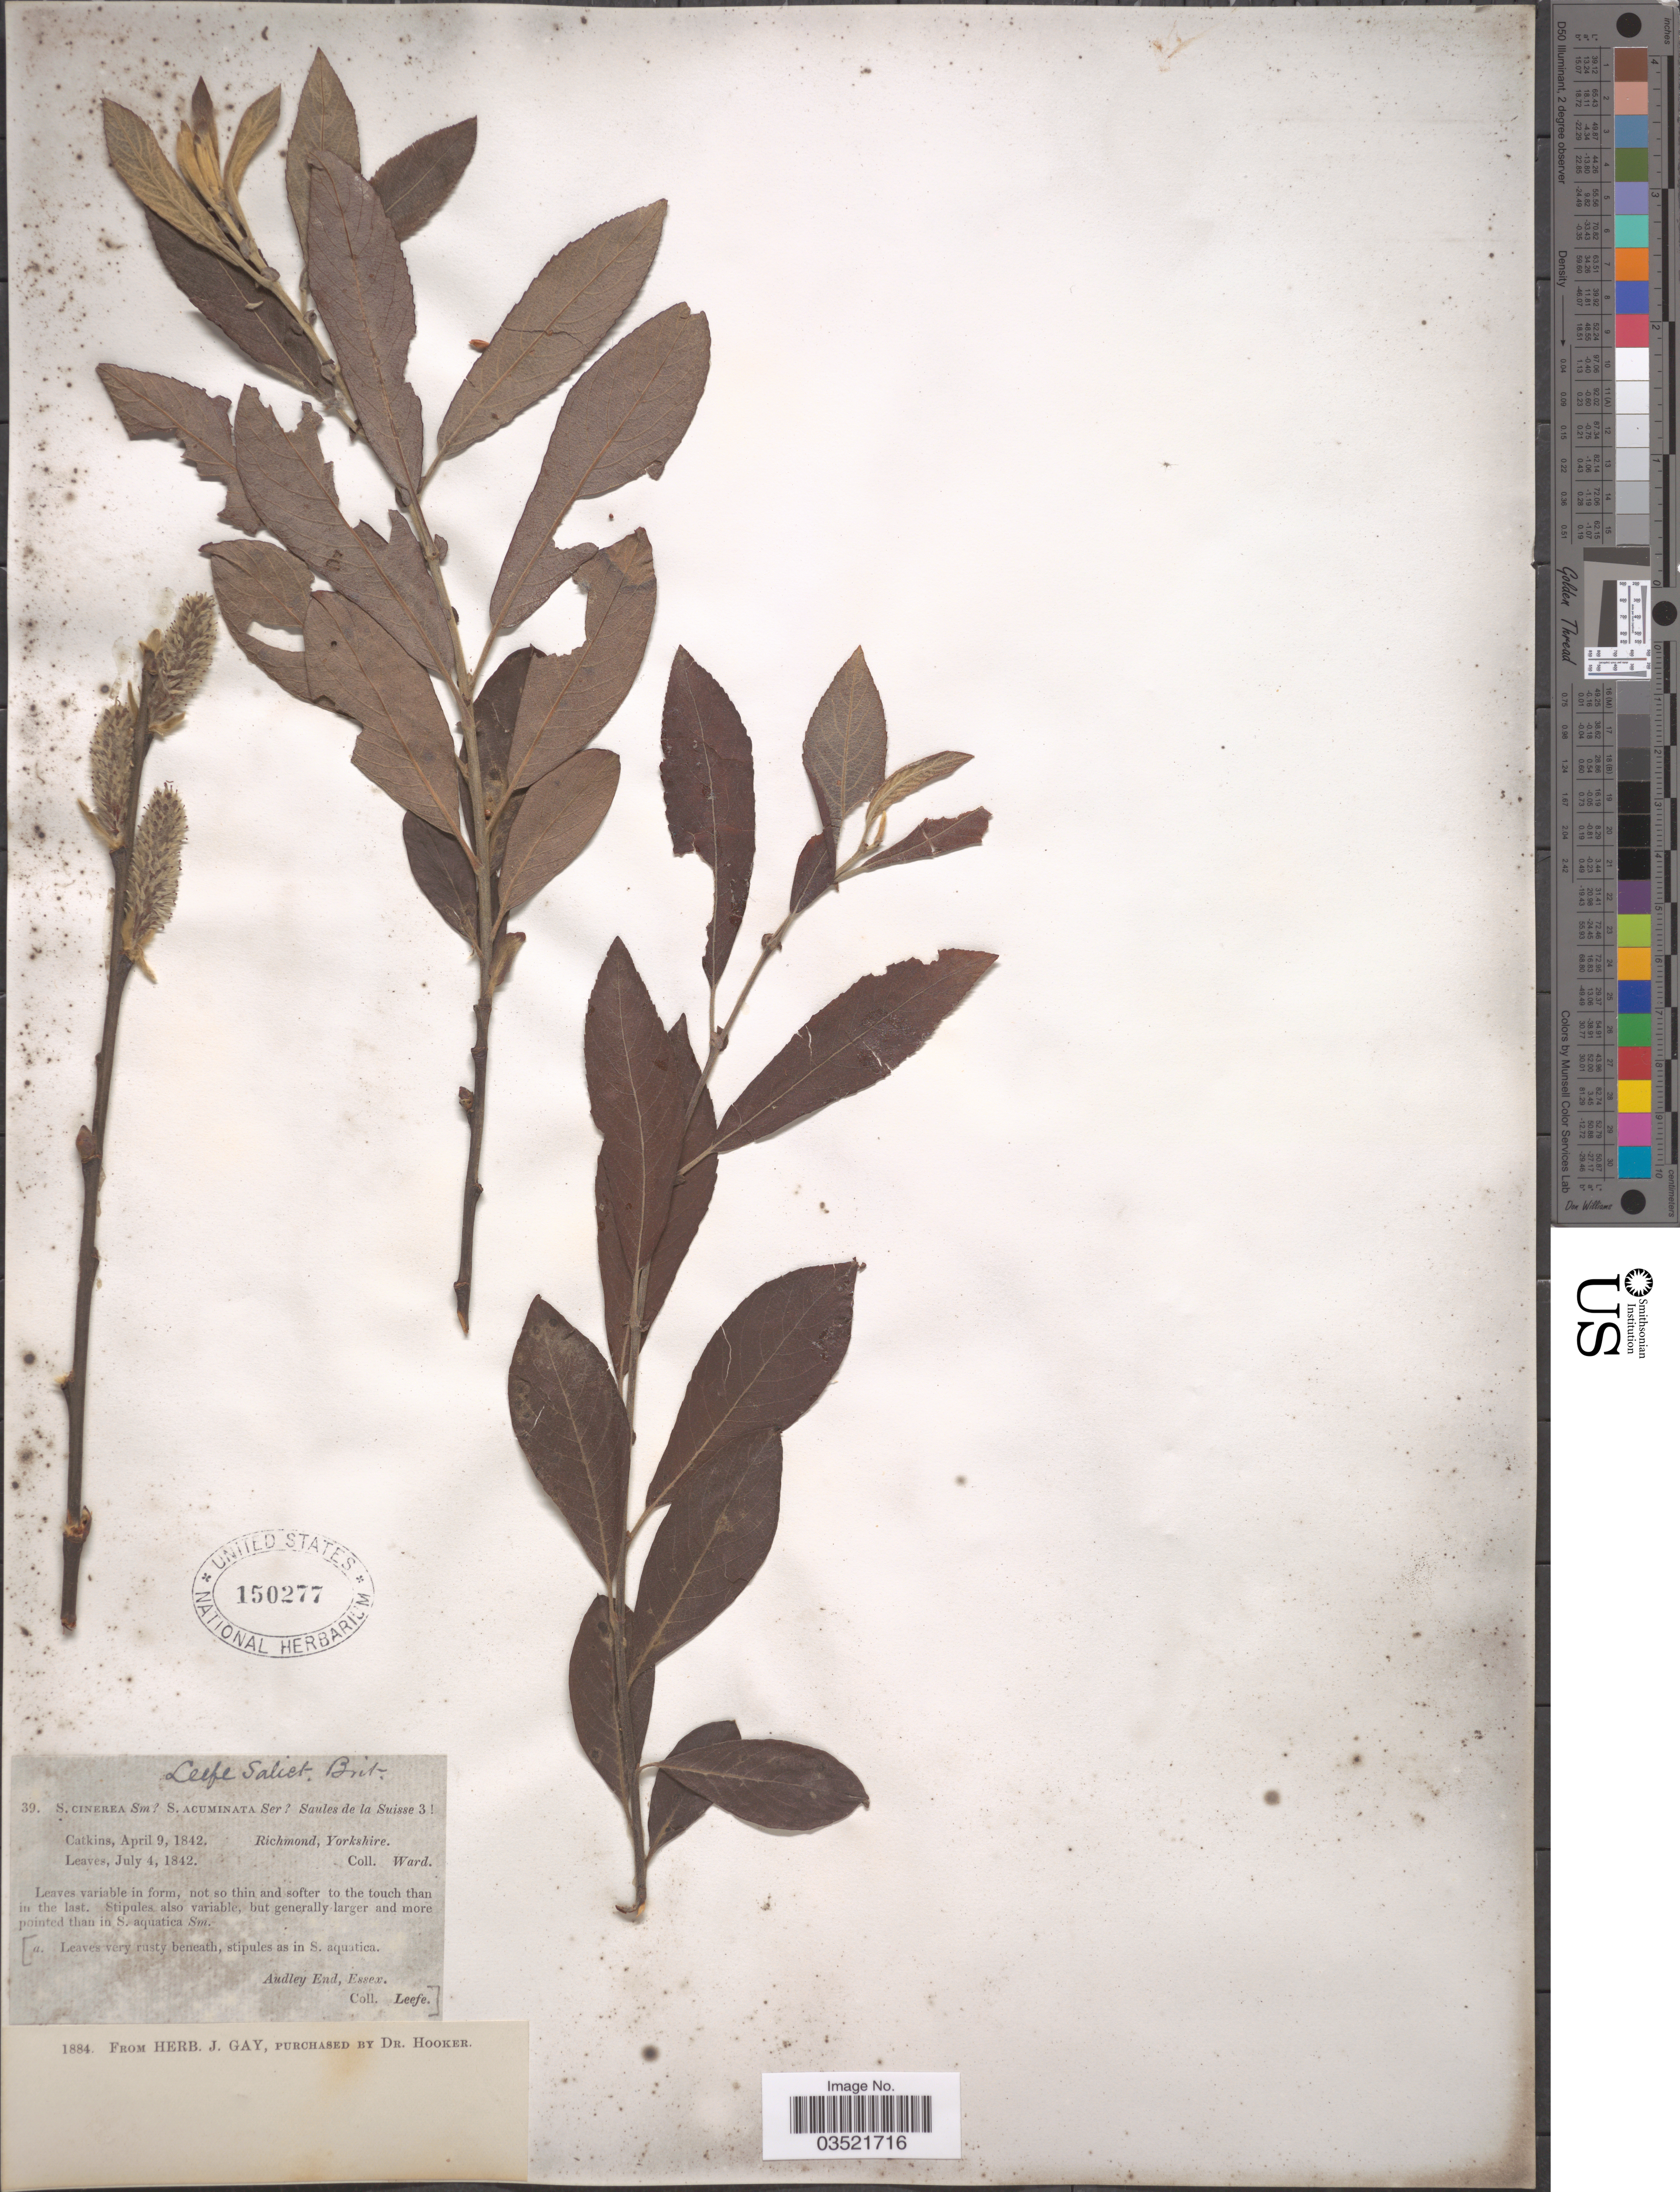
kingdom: Plantae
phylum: Tracheophyta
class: Magnoliopsida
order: Malpighiales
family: Salicaceae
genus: Salix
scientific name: Salix cinerea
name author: L.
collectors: -- Ward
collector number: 39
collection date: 1842-04-09/1842-07-04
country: United Kingdom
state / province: England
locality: Richmond, Yorkshire.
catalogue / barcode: US 150277